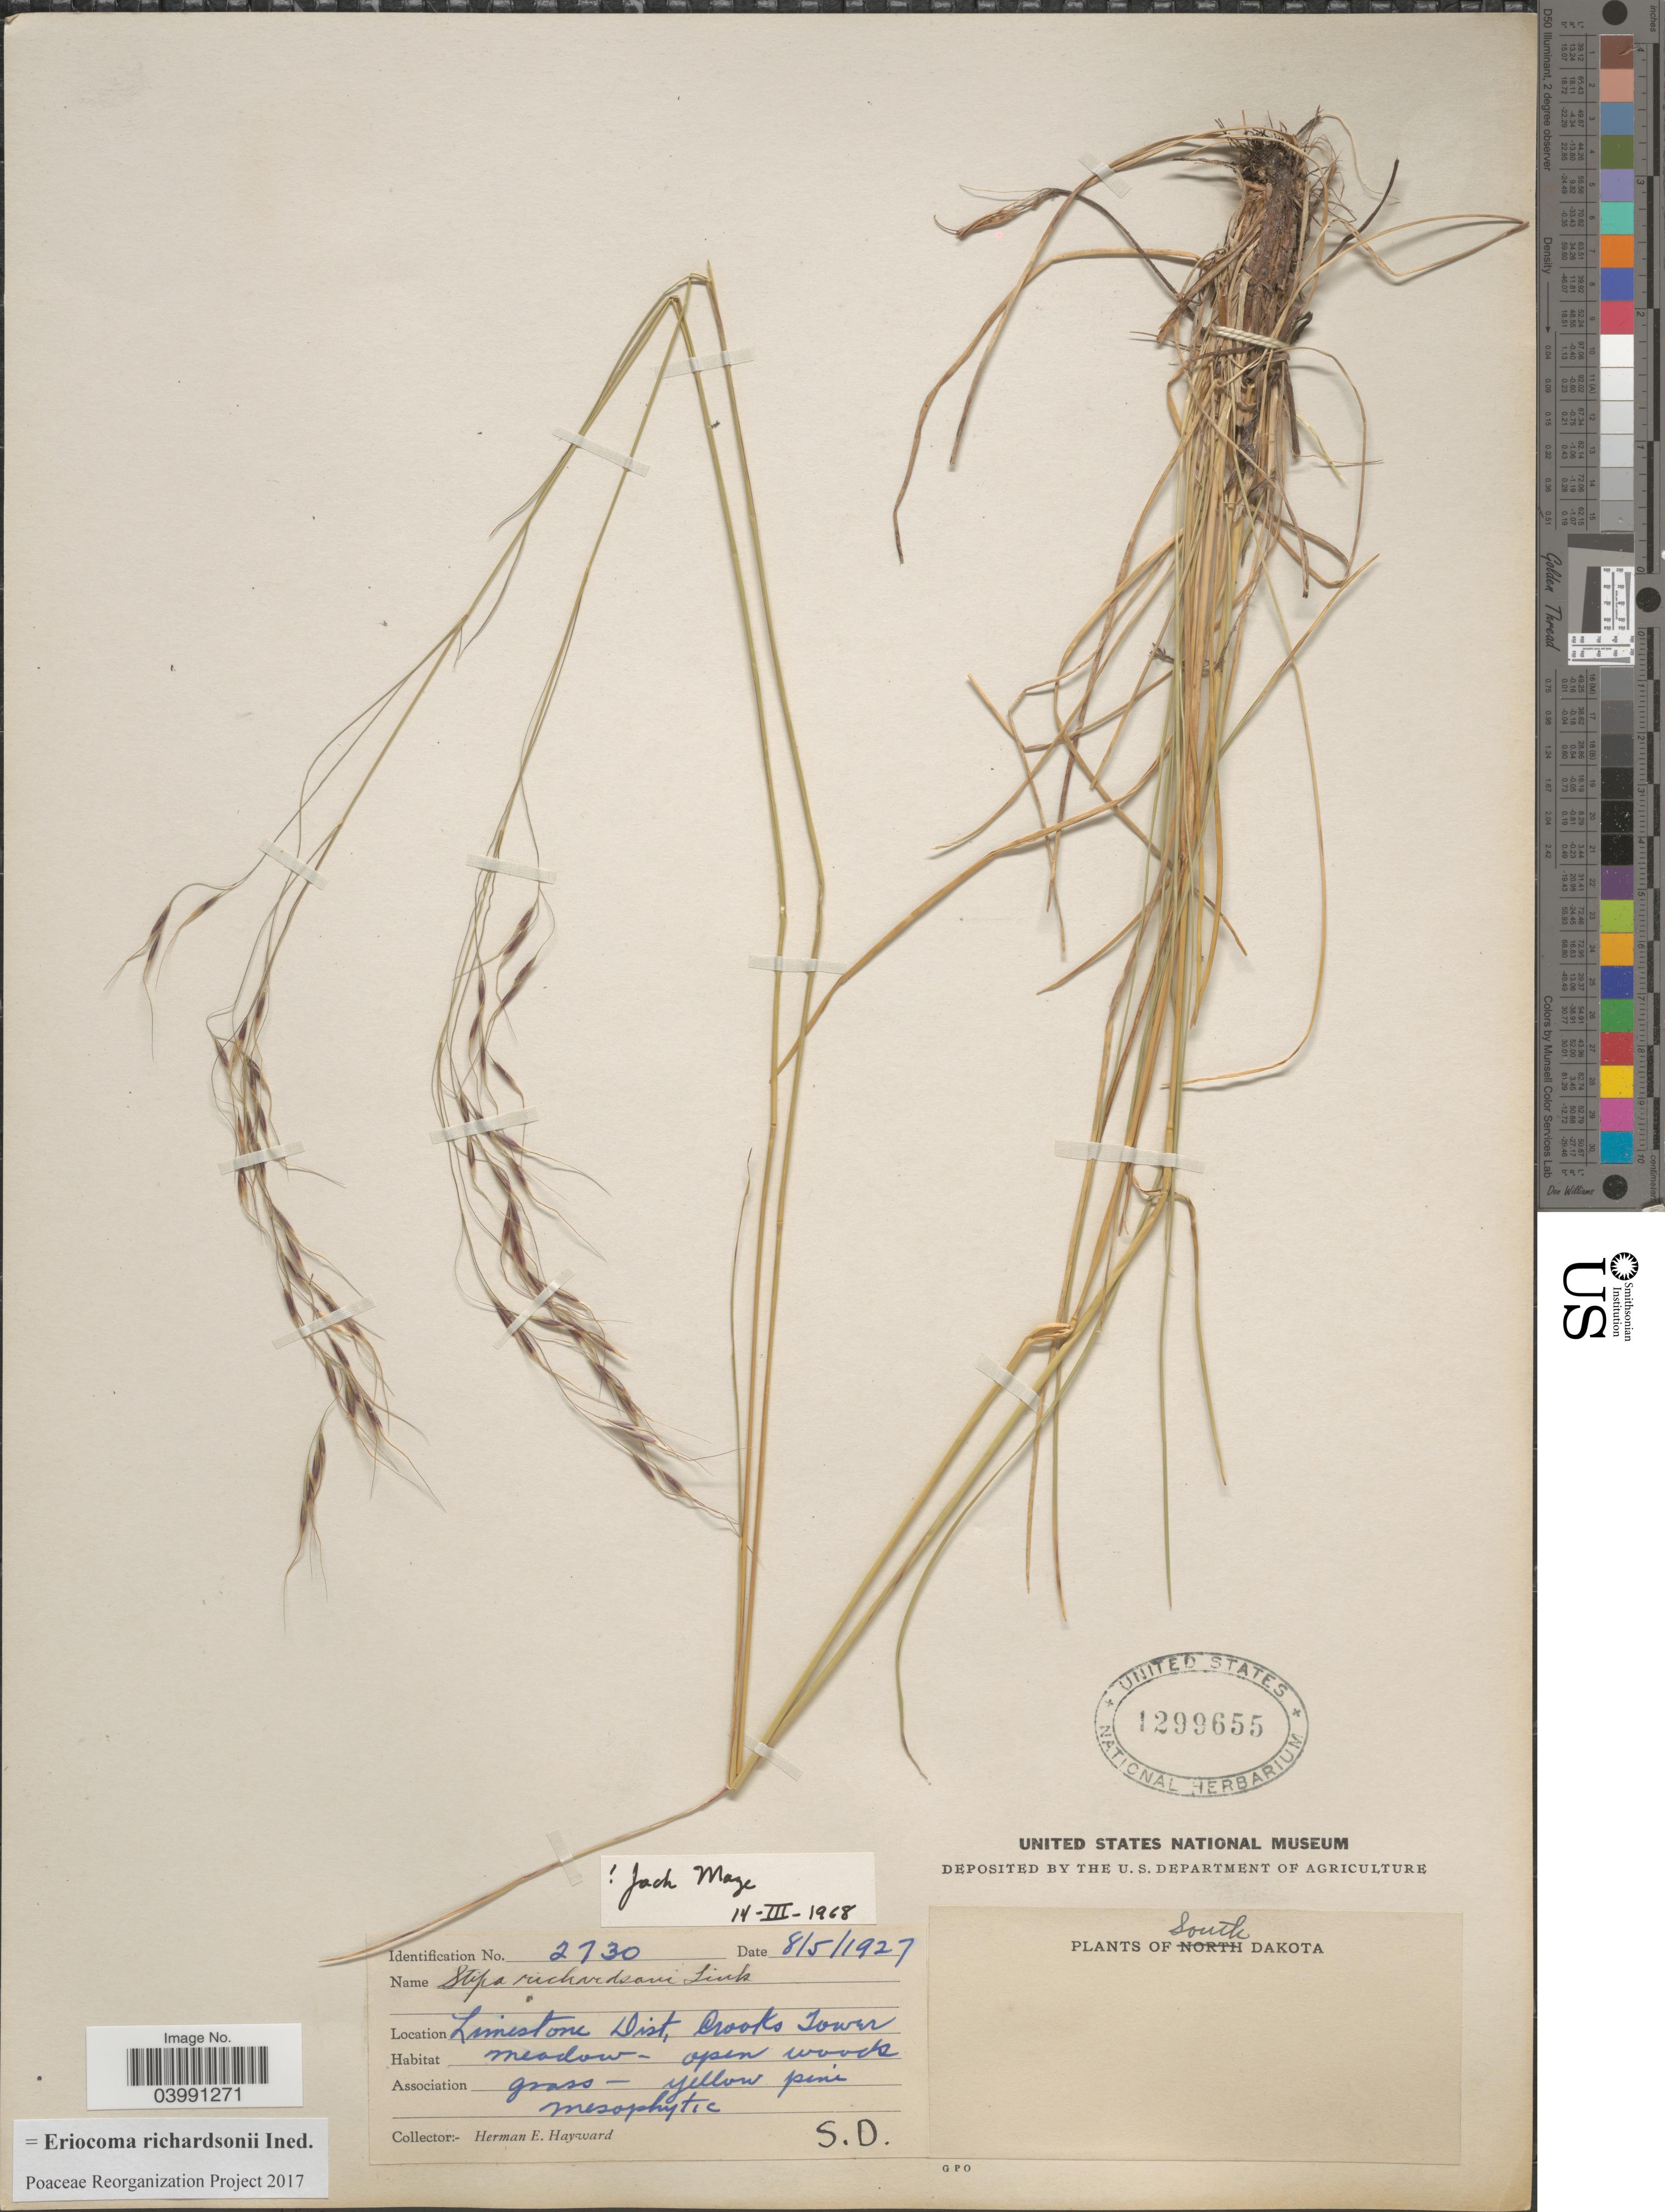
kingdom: Plantae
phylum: Tracheophyta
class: Liliopsida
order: Poales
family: Poaceae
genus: Eriocoma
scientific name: Eriocoma richardsonii ined.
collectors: H. Hayward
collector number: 2730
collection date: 1927-08-05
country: United States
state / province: South Dakota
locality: Limestone Dist, Crooks Tower.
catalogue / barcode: US 1299655